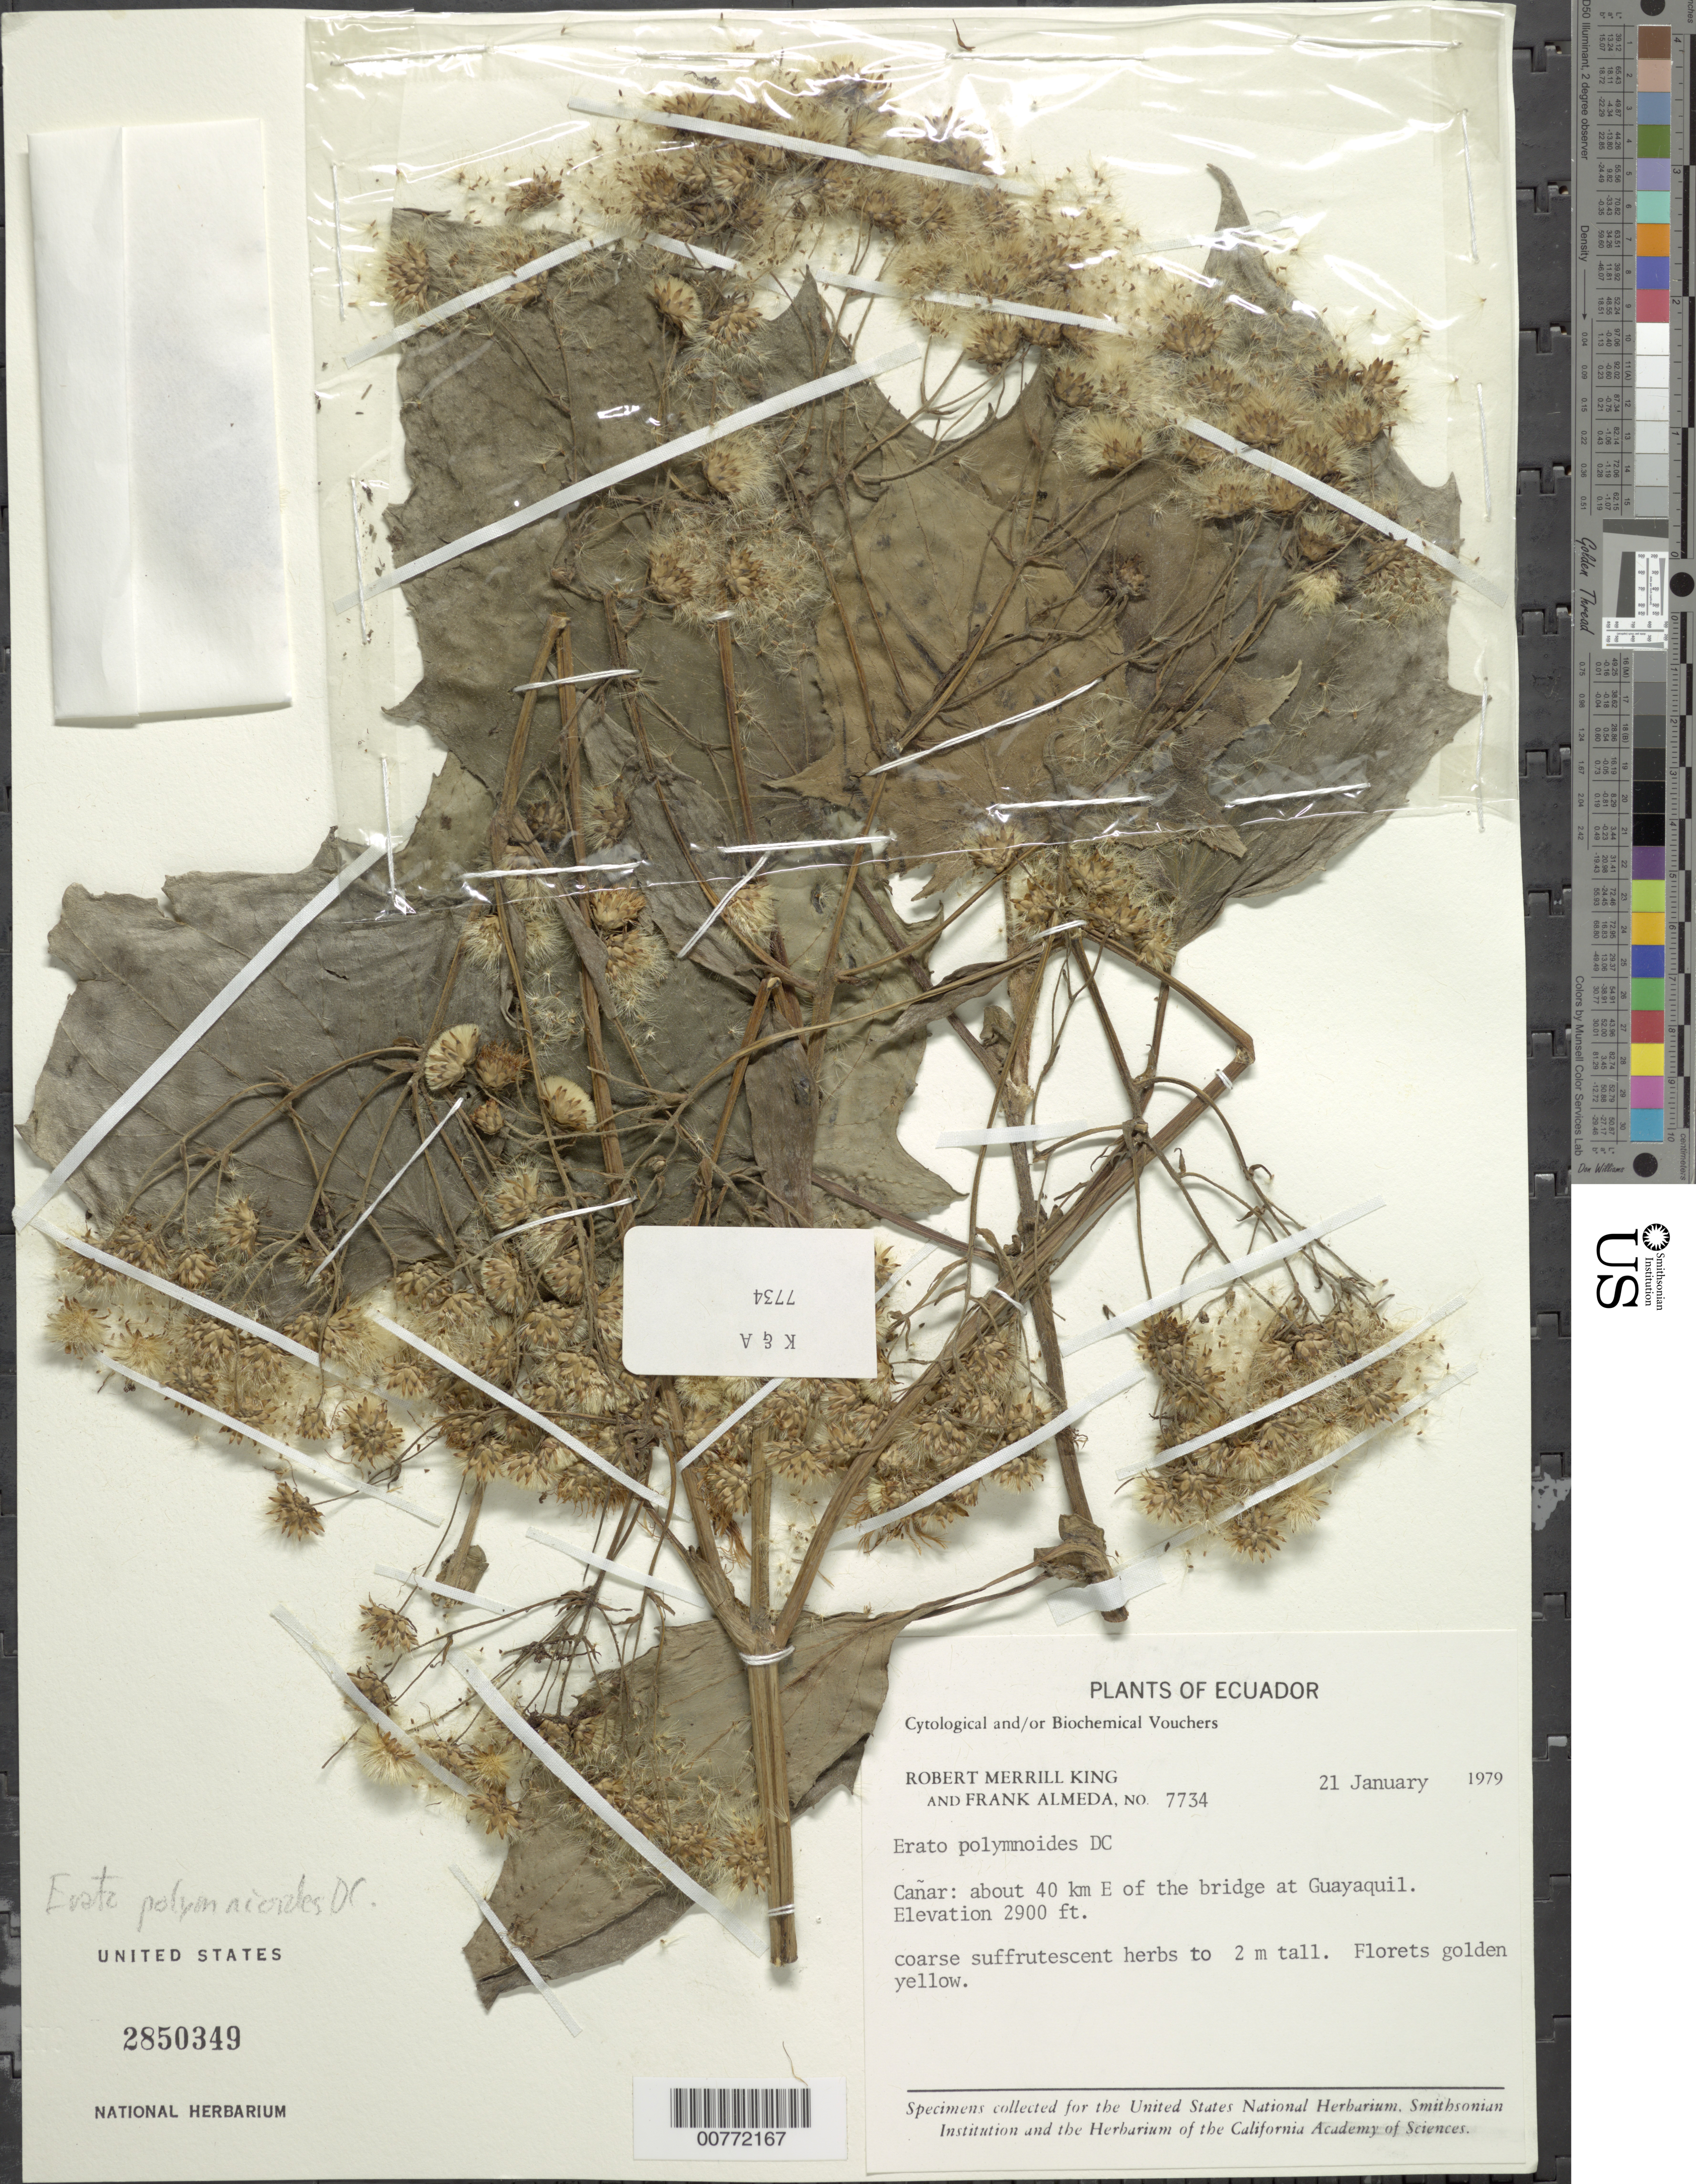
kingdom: Plantae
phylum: Tracheophyta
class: Magnoliopsida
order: Asterales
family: Asteraceae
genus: Erato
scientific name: Erato polymnioides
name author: DC.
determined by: Robinson, Harold E., (US)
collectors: R. M. King & F. Almeda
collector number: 7734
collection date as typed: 21 January 1979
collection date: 1979-01-21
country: Ecuador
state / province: Cañar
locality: Guayaquil, about 40 km E of the bridge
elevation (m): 884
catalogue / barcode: US 2850349